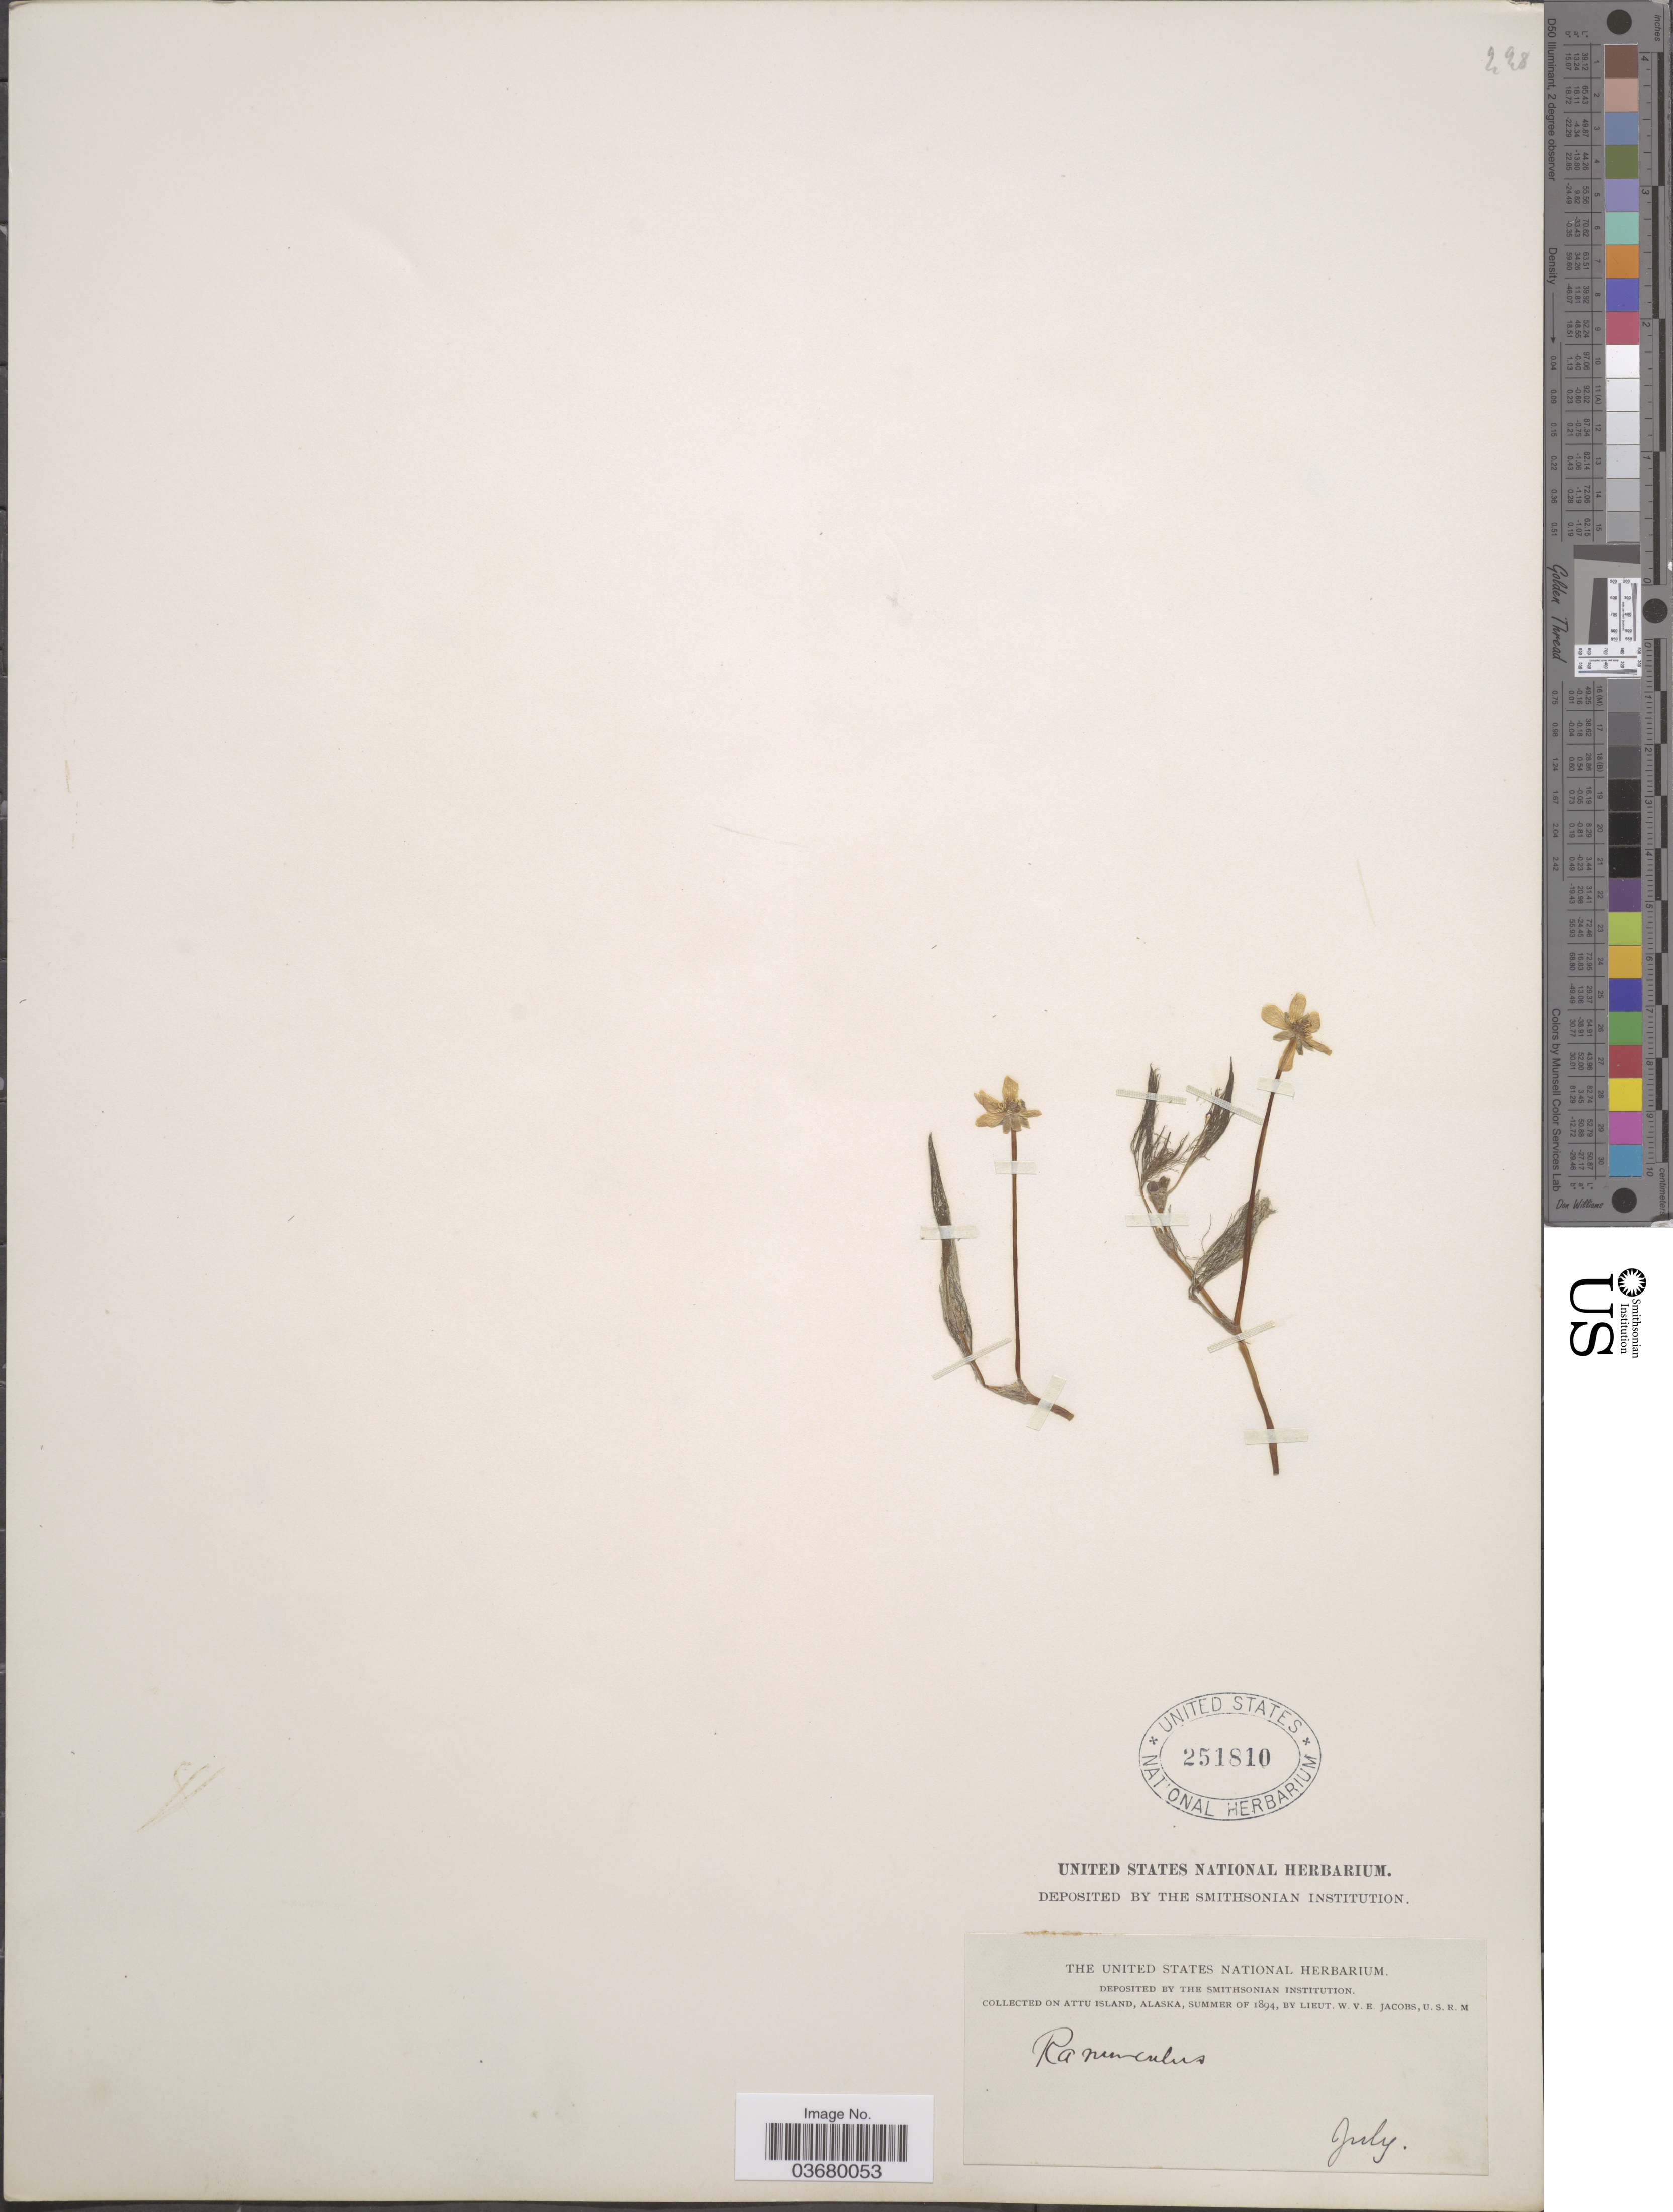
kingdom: Plantae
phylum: Tracheophyta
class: Magnoliopsida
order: Ranunculales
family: Ranunculaceae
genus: Ranunculus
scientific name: Ranunculus trichophyllus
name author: Chaix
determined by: Strong, Mark T., (BOT), Smithsonian Institution - National Museum of Natural History (UNITED STATES)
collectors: W. V. E. Jacobs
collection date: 1894-07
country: United States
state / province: Alaska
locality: On Attu Island.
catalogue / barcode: US 251810